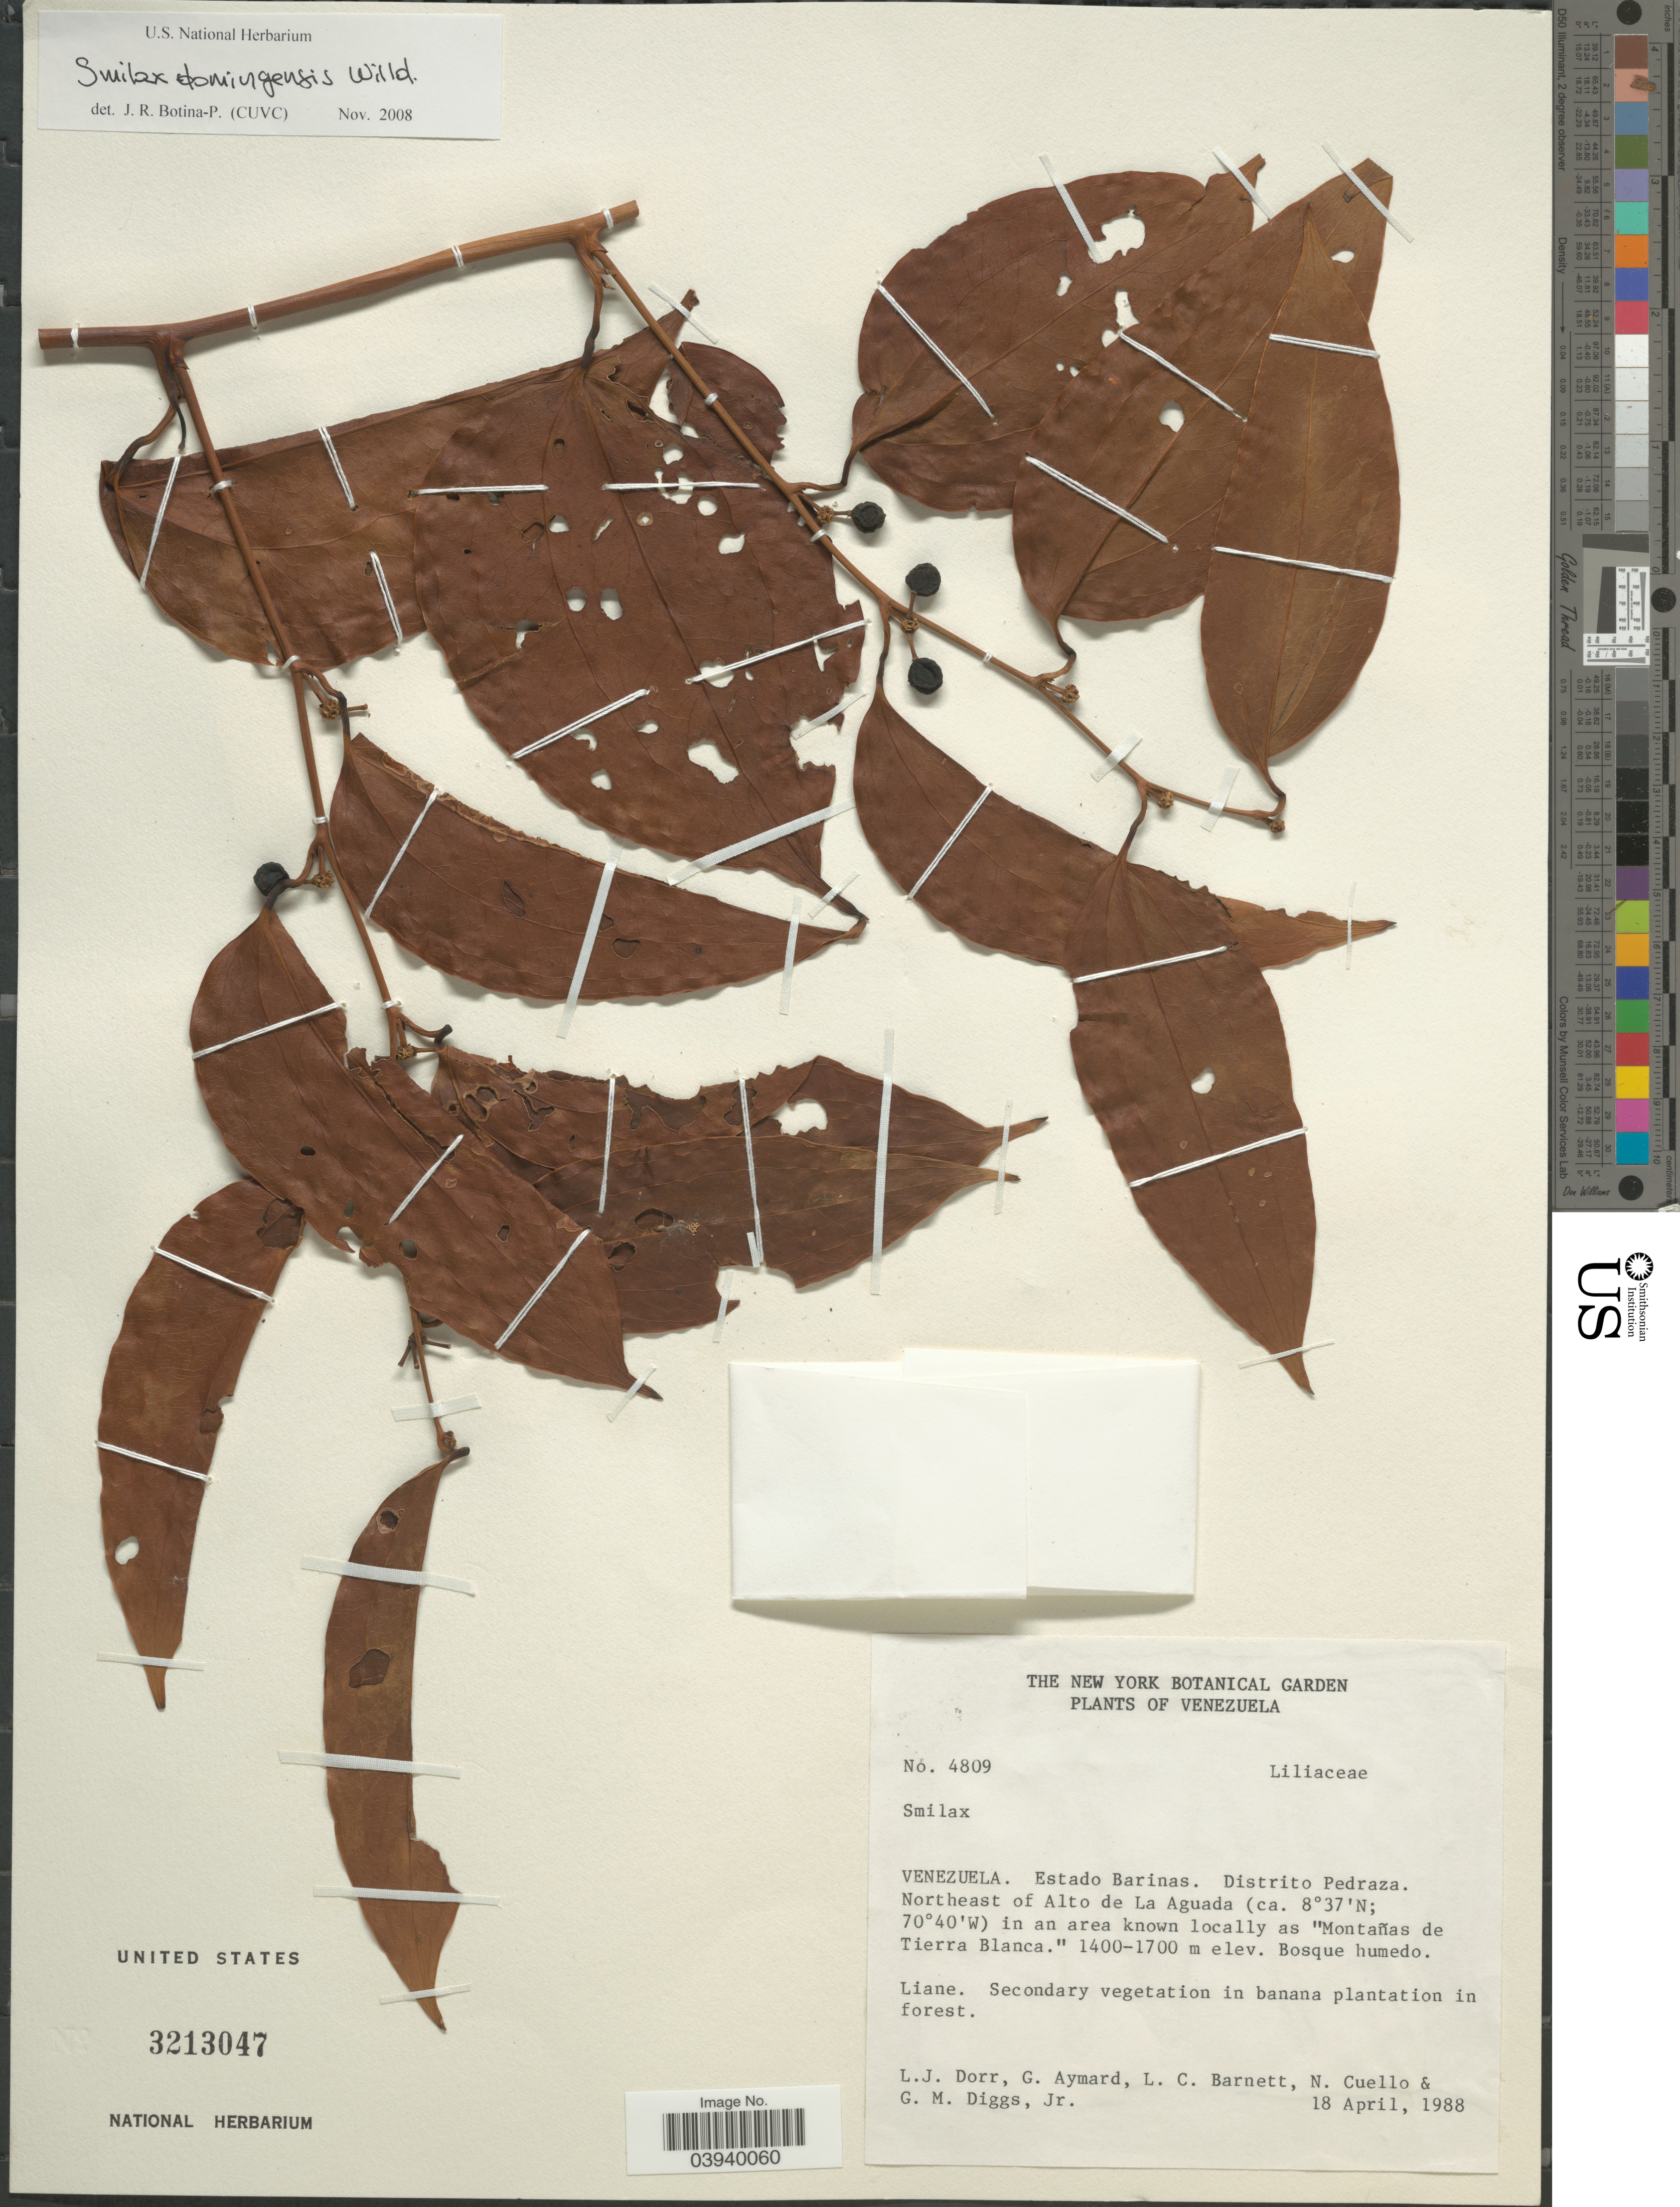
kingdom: Plantae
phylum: Tracheophyta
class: Liliopsida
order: Liliales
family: Smilacaceae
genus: Smilax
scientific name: Smilax domingensis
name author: Willd.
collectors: L. J. Dorr, G. A. Aymard, L. C. Barnett, N. L. Cuello & G. Diggs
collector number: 4809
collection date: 1988-04-18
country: Venezuela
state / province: Barinas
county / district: Pedraza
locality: NE of Alto de La Aguada in an area known locally as 'Montañas de Tierra Blanca"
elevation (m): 1400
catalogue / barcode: US 3213047